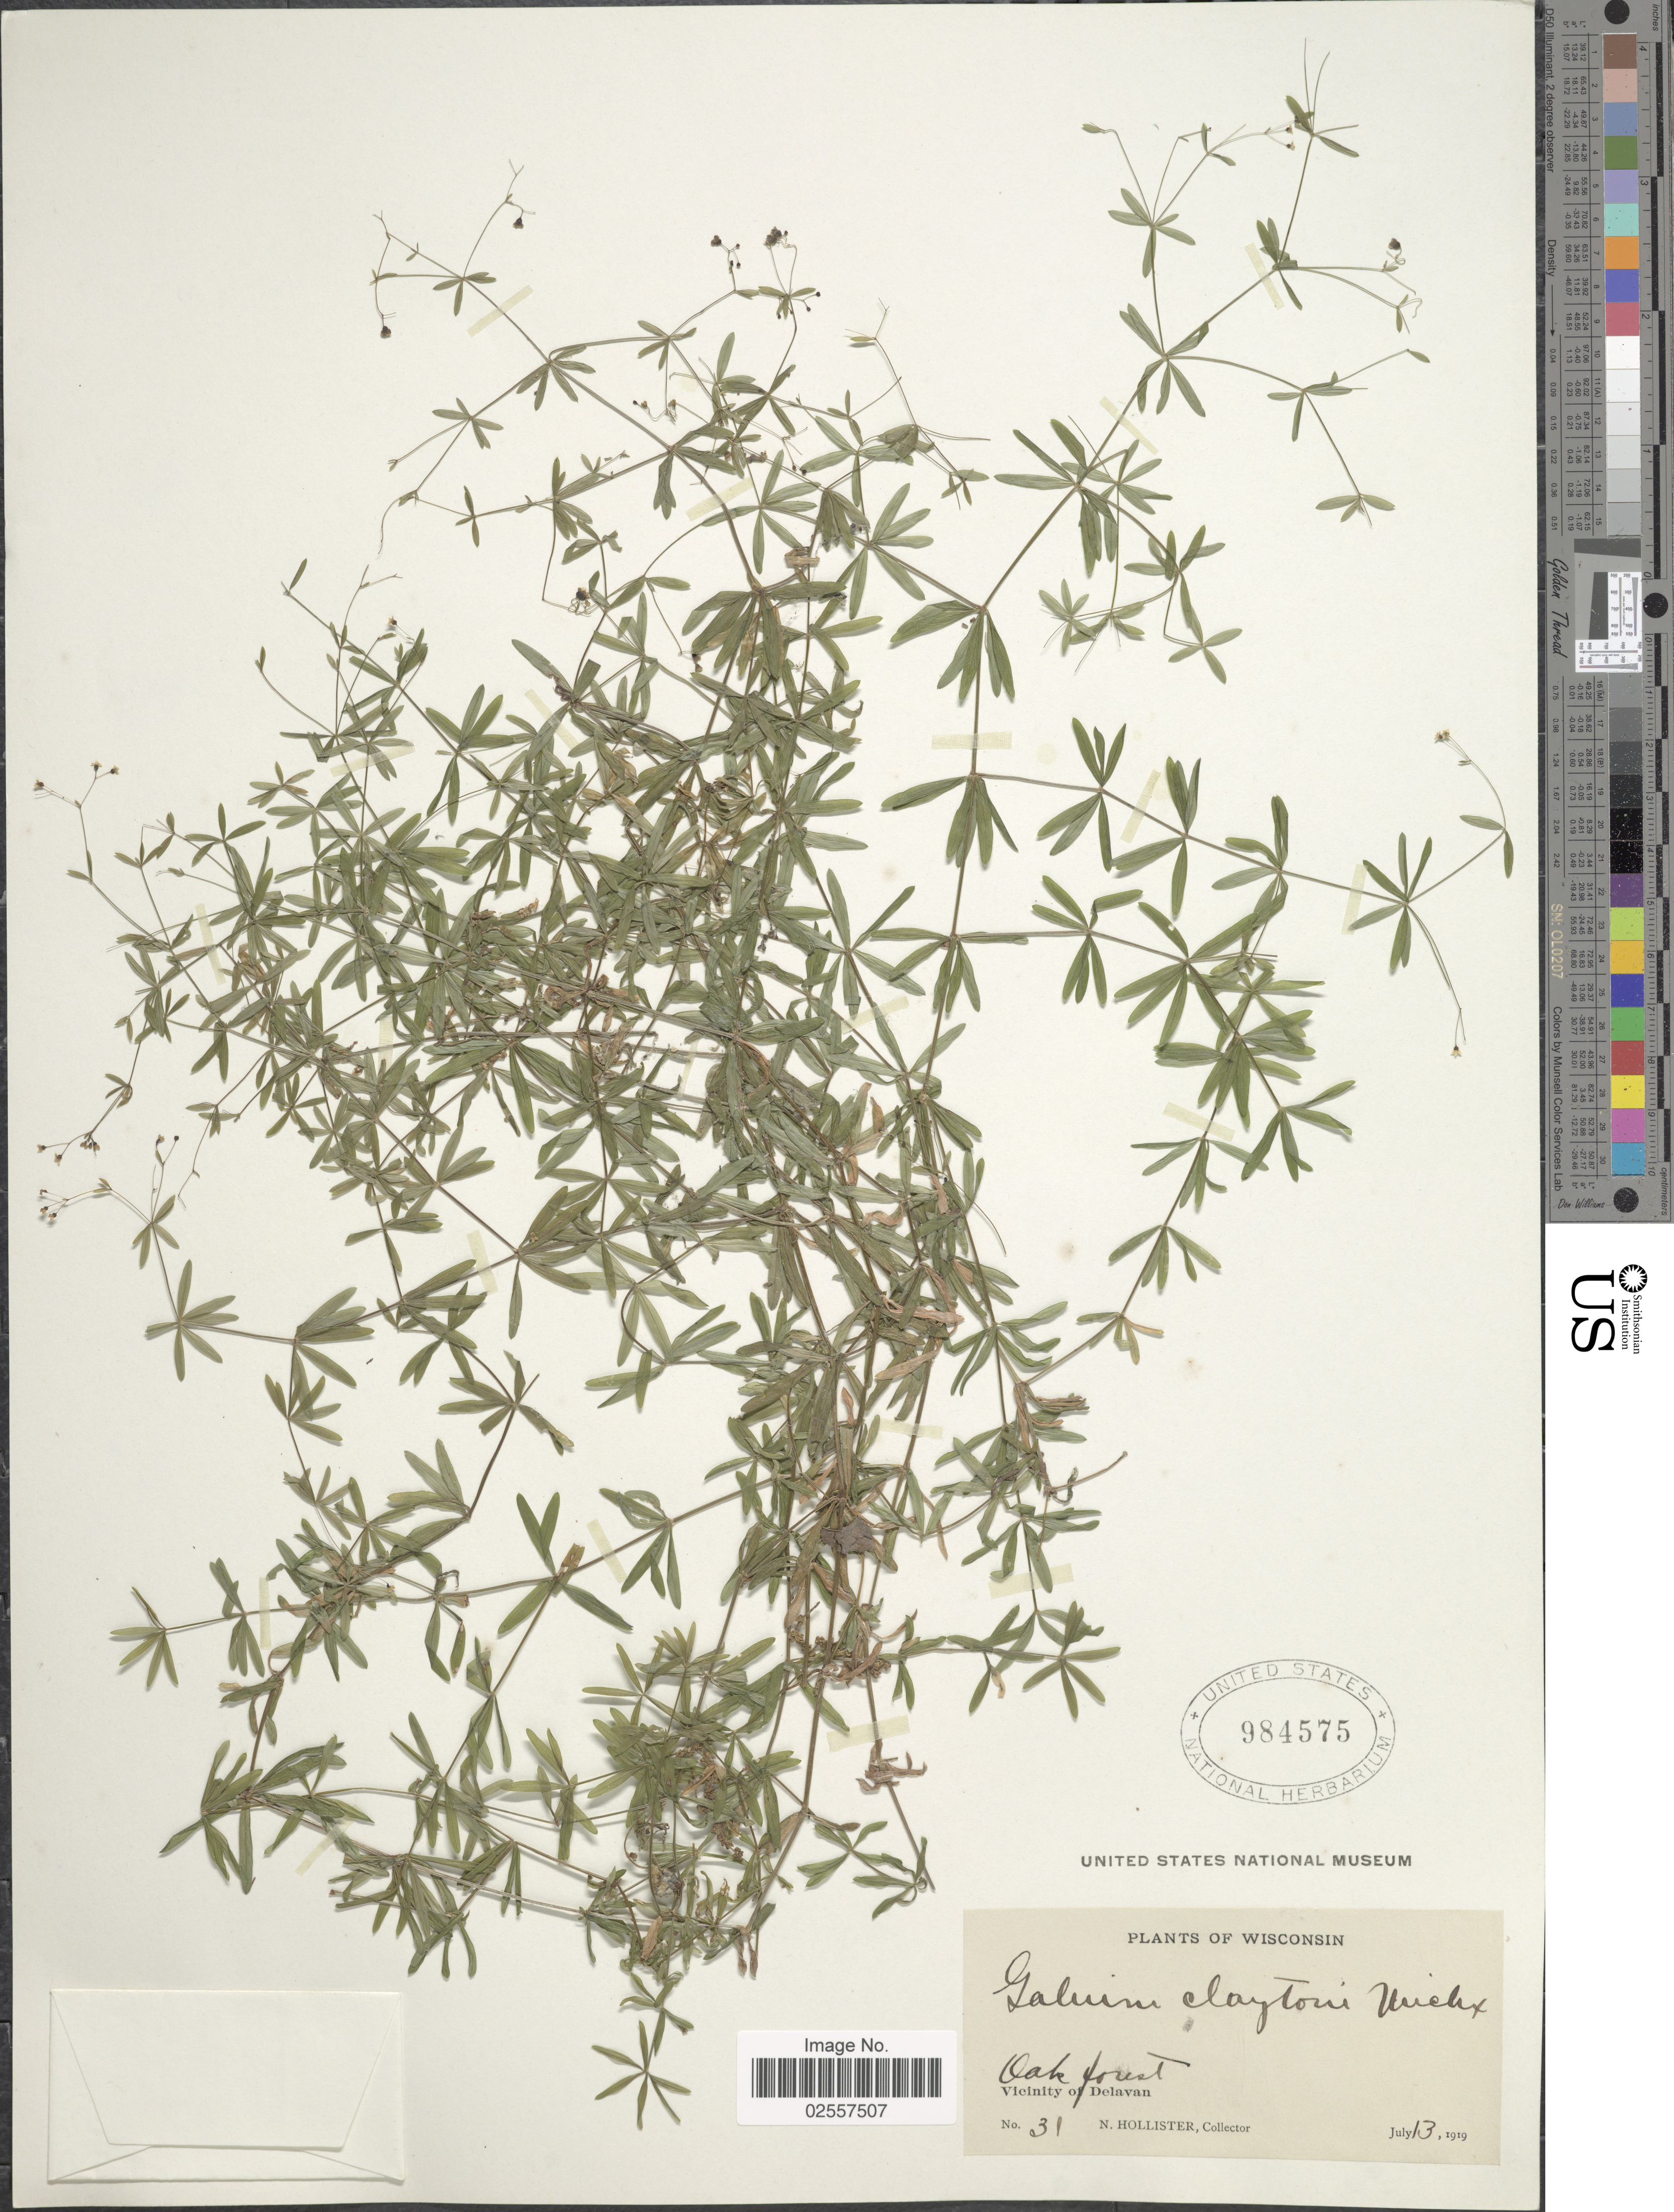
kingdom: Plantae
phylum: Tracheophyta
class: Magnoliopsida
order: Gentianales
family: Rubiaceae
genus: Galium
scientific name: Galium claytoni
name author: Michx.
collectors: N. Hollister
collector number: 31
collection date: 1919-07-13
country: United States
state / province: Wisconsin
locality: Oak forest, Vicinity of Delavan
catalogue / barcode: US 984575